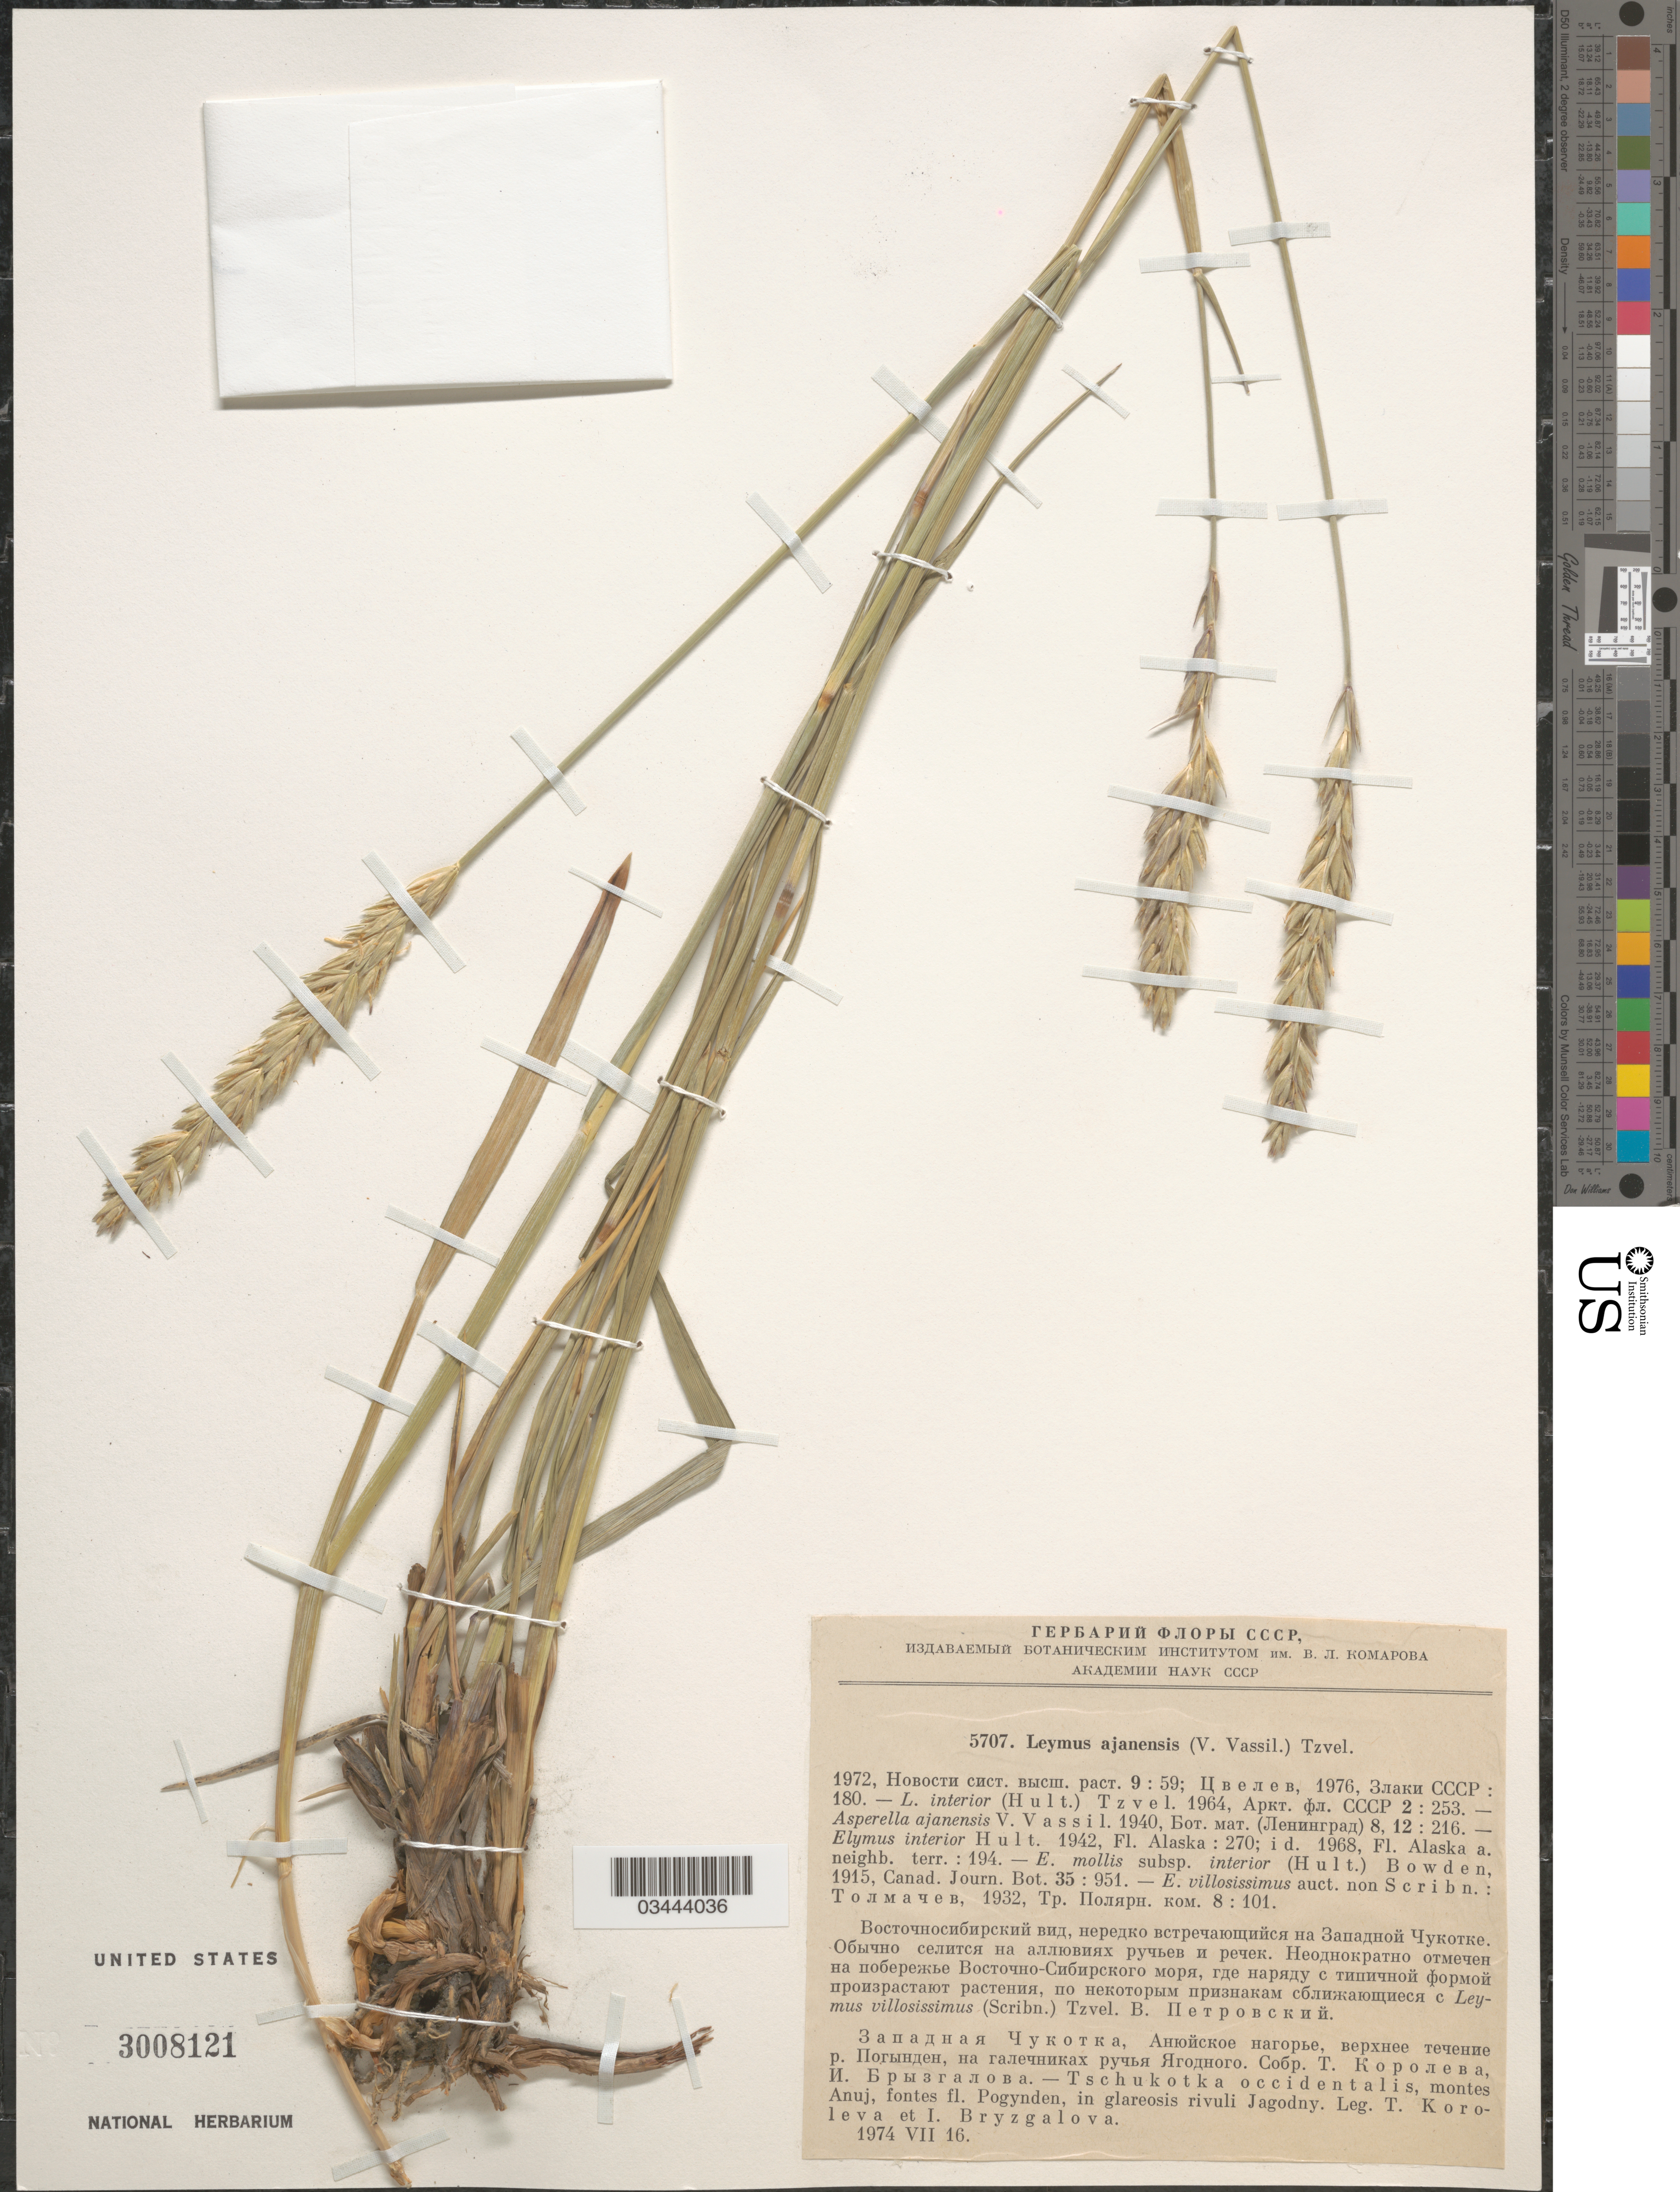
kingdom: Plantae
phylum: Tracheophyta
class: Liliopsida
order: Poales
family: Poaceae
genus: Leymus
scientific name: Leymus ajanensis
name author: (V.N. Vassil.) Tzvelev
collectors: T. Koroleva & I. Bryzgalova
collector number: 5707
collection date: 1974-07-16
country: Russian Federation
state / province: Chukotka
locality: Tschukotka occidentalis, montes Anuj, fontes fl. Pogynden, in glareosis rivuli Jagodny.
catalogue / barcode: US 3008121